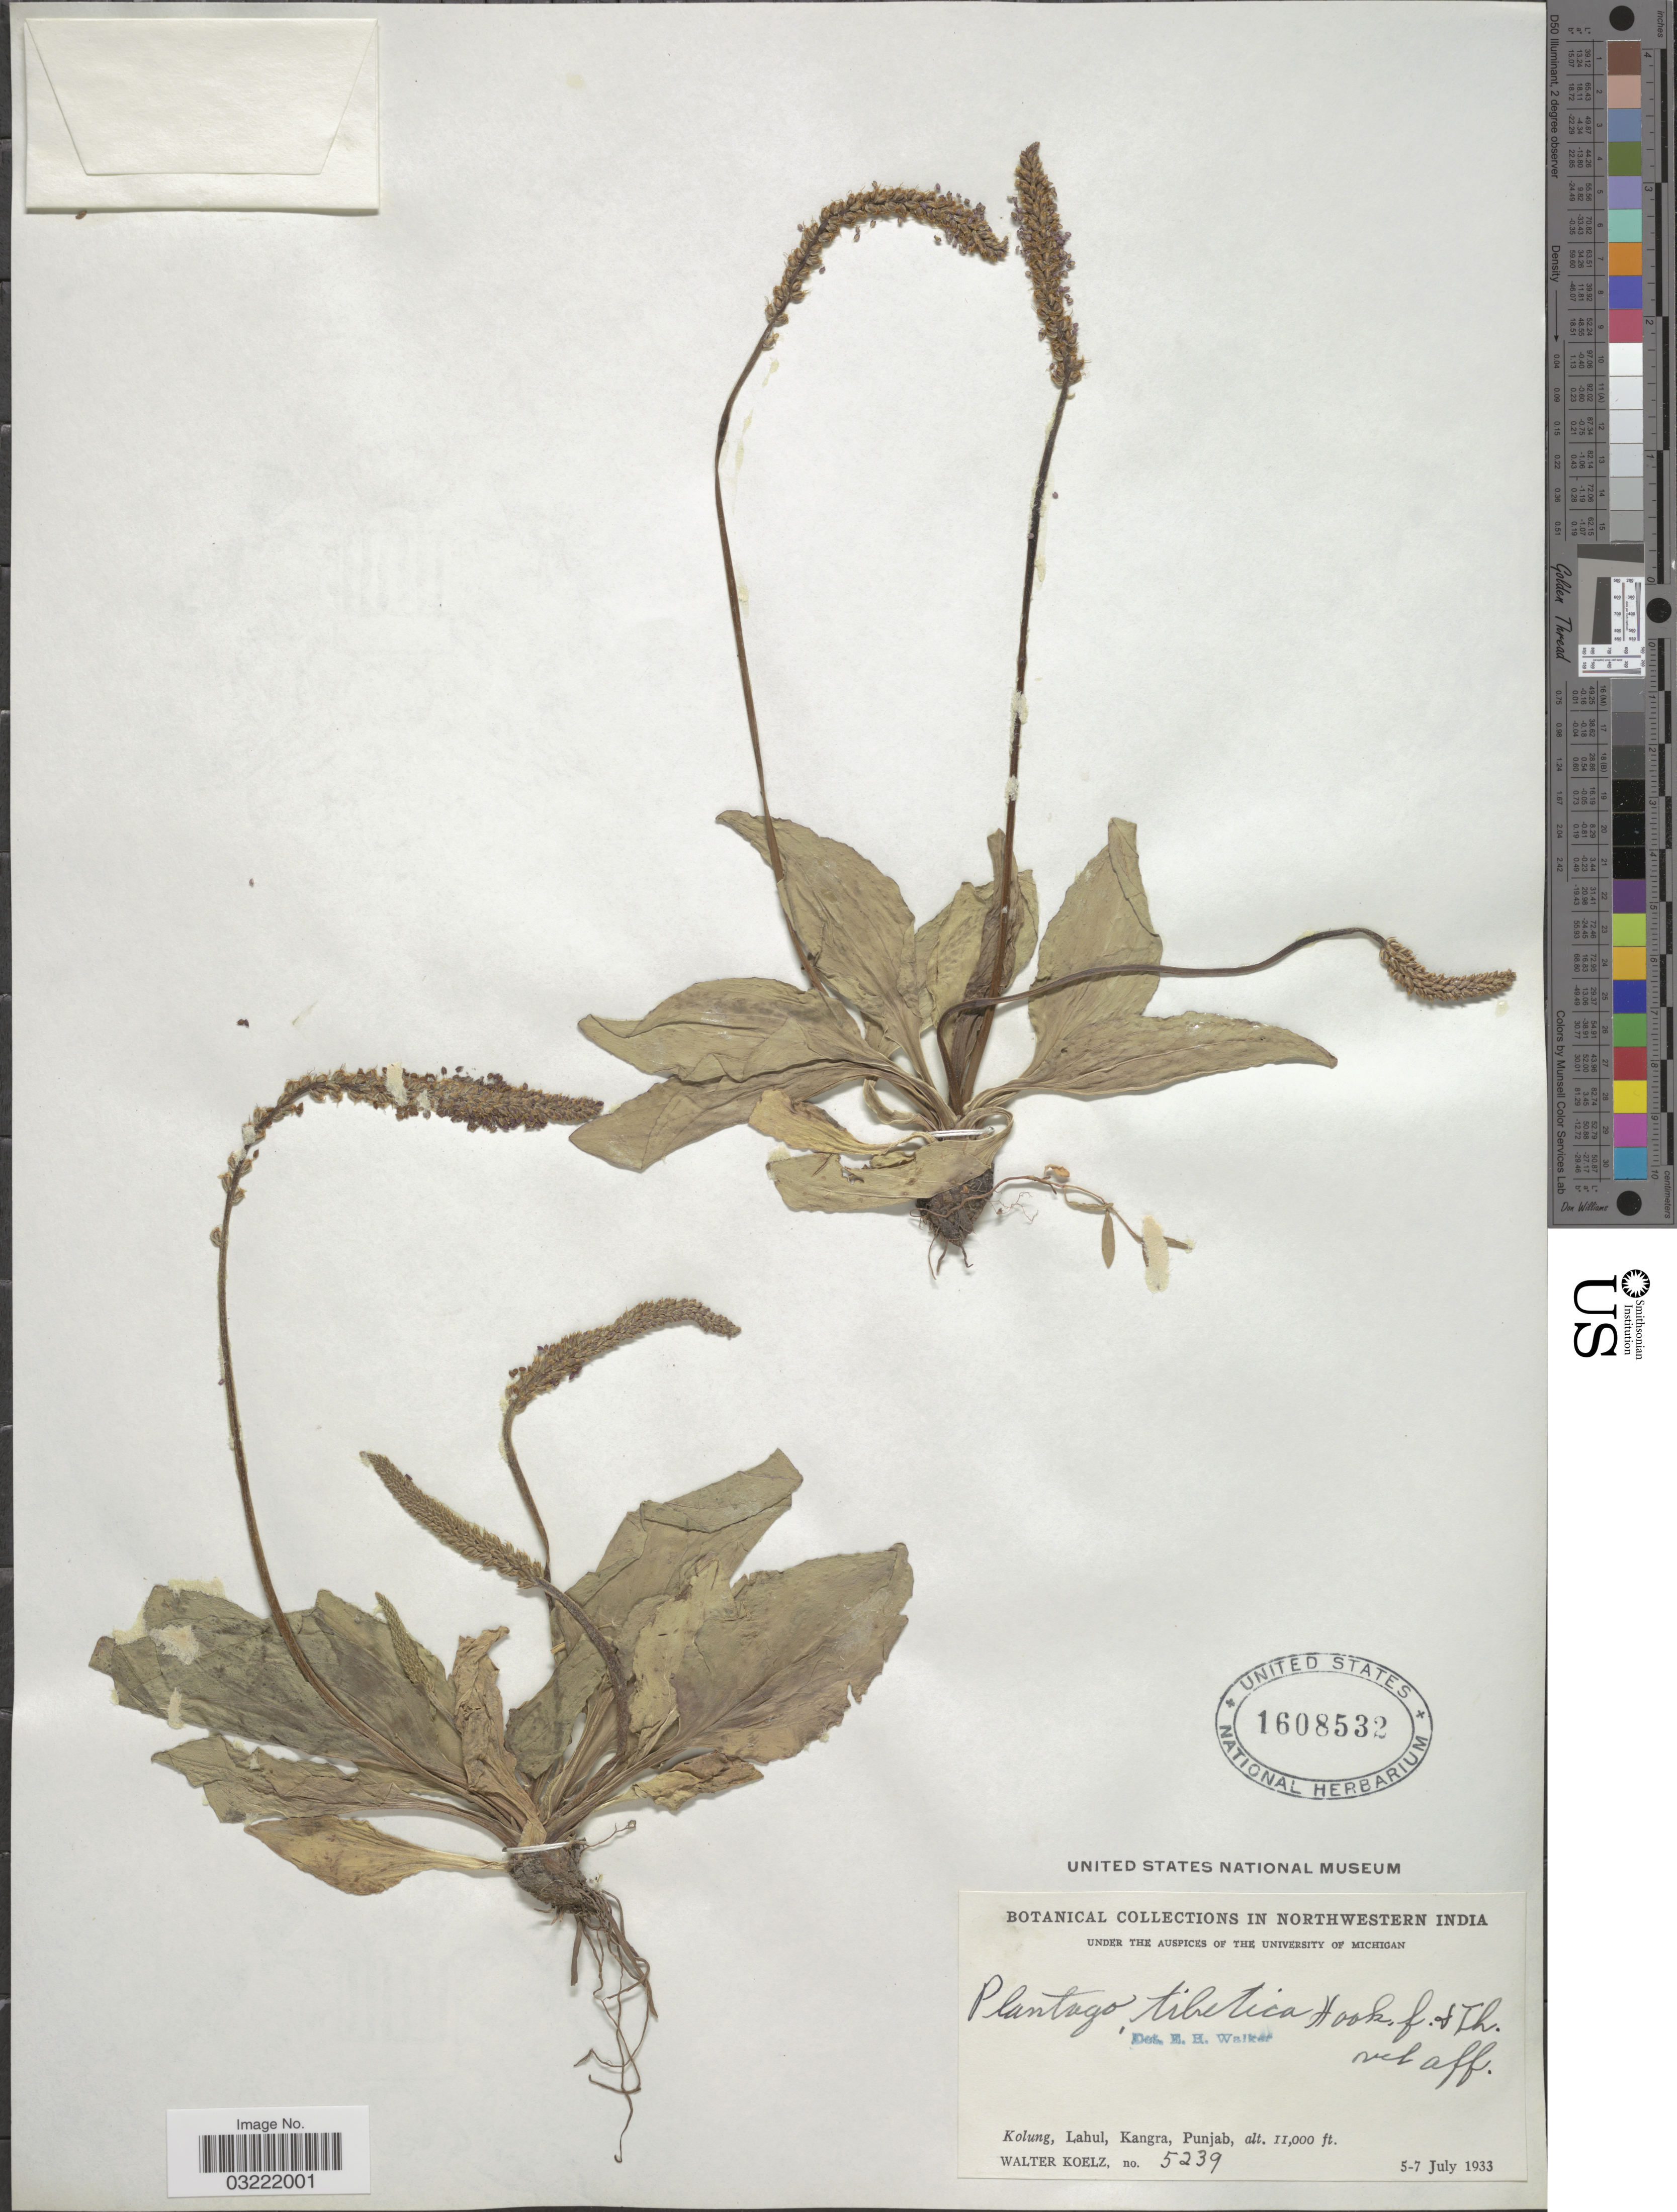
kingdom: Plantae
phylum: Tracheophyta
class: Magnoliopsida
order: Lamiales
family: Plantaginaceae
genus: Plantago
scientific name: Plantago depressa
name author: Willd.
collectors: W. N. Koelz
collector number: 5239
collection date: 1933-07-05/1933-07-07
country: India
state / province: Punjab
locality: Northwestern India. Kolung, Lahul, Kangra.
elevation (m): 3353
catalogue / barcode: US 1608532